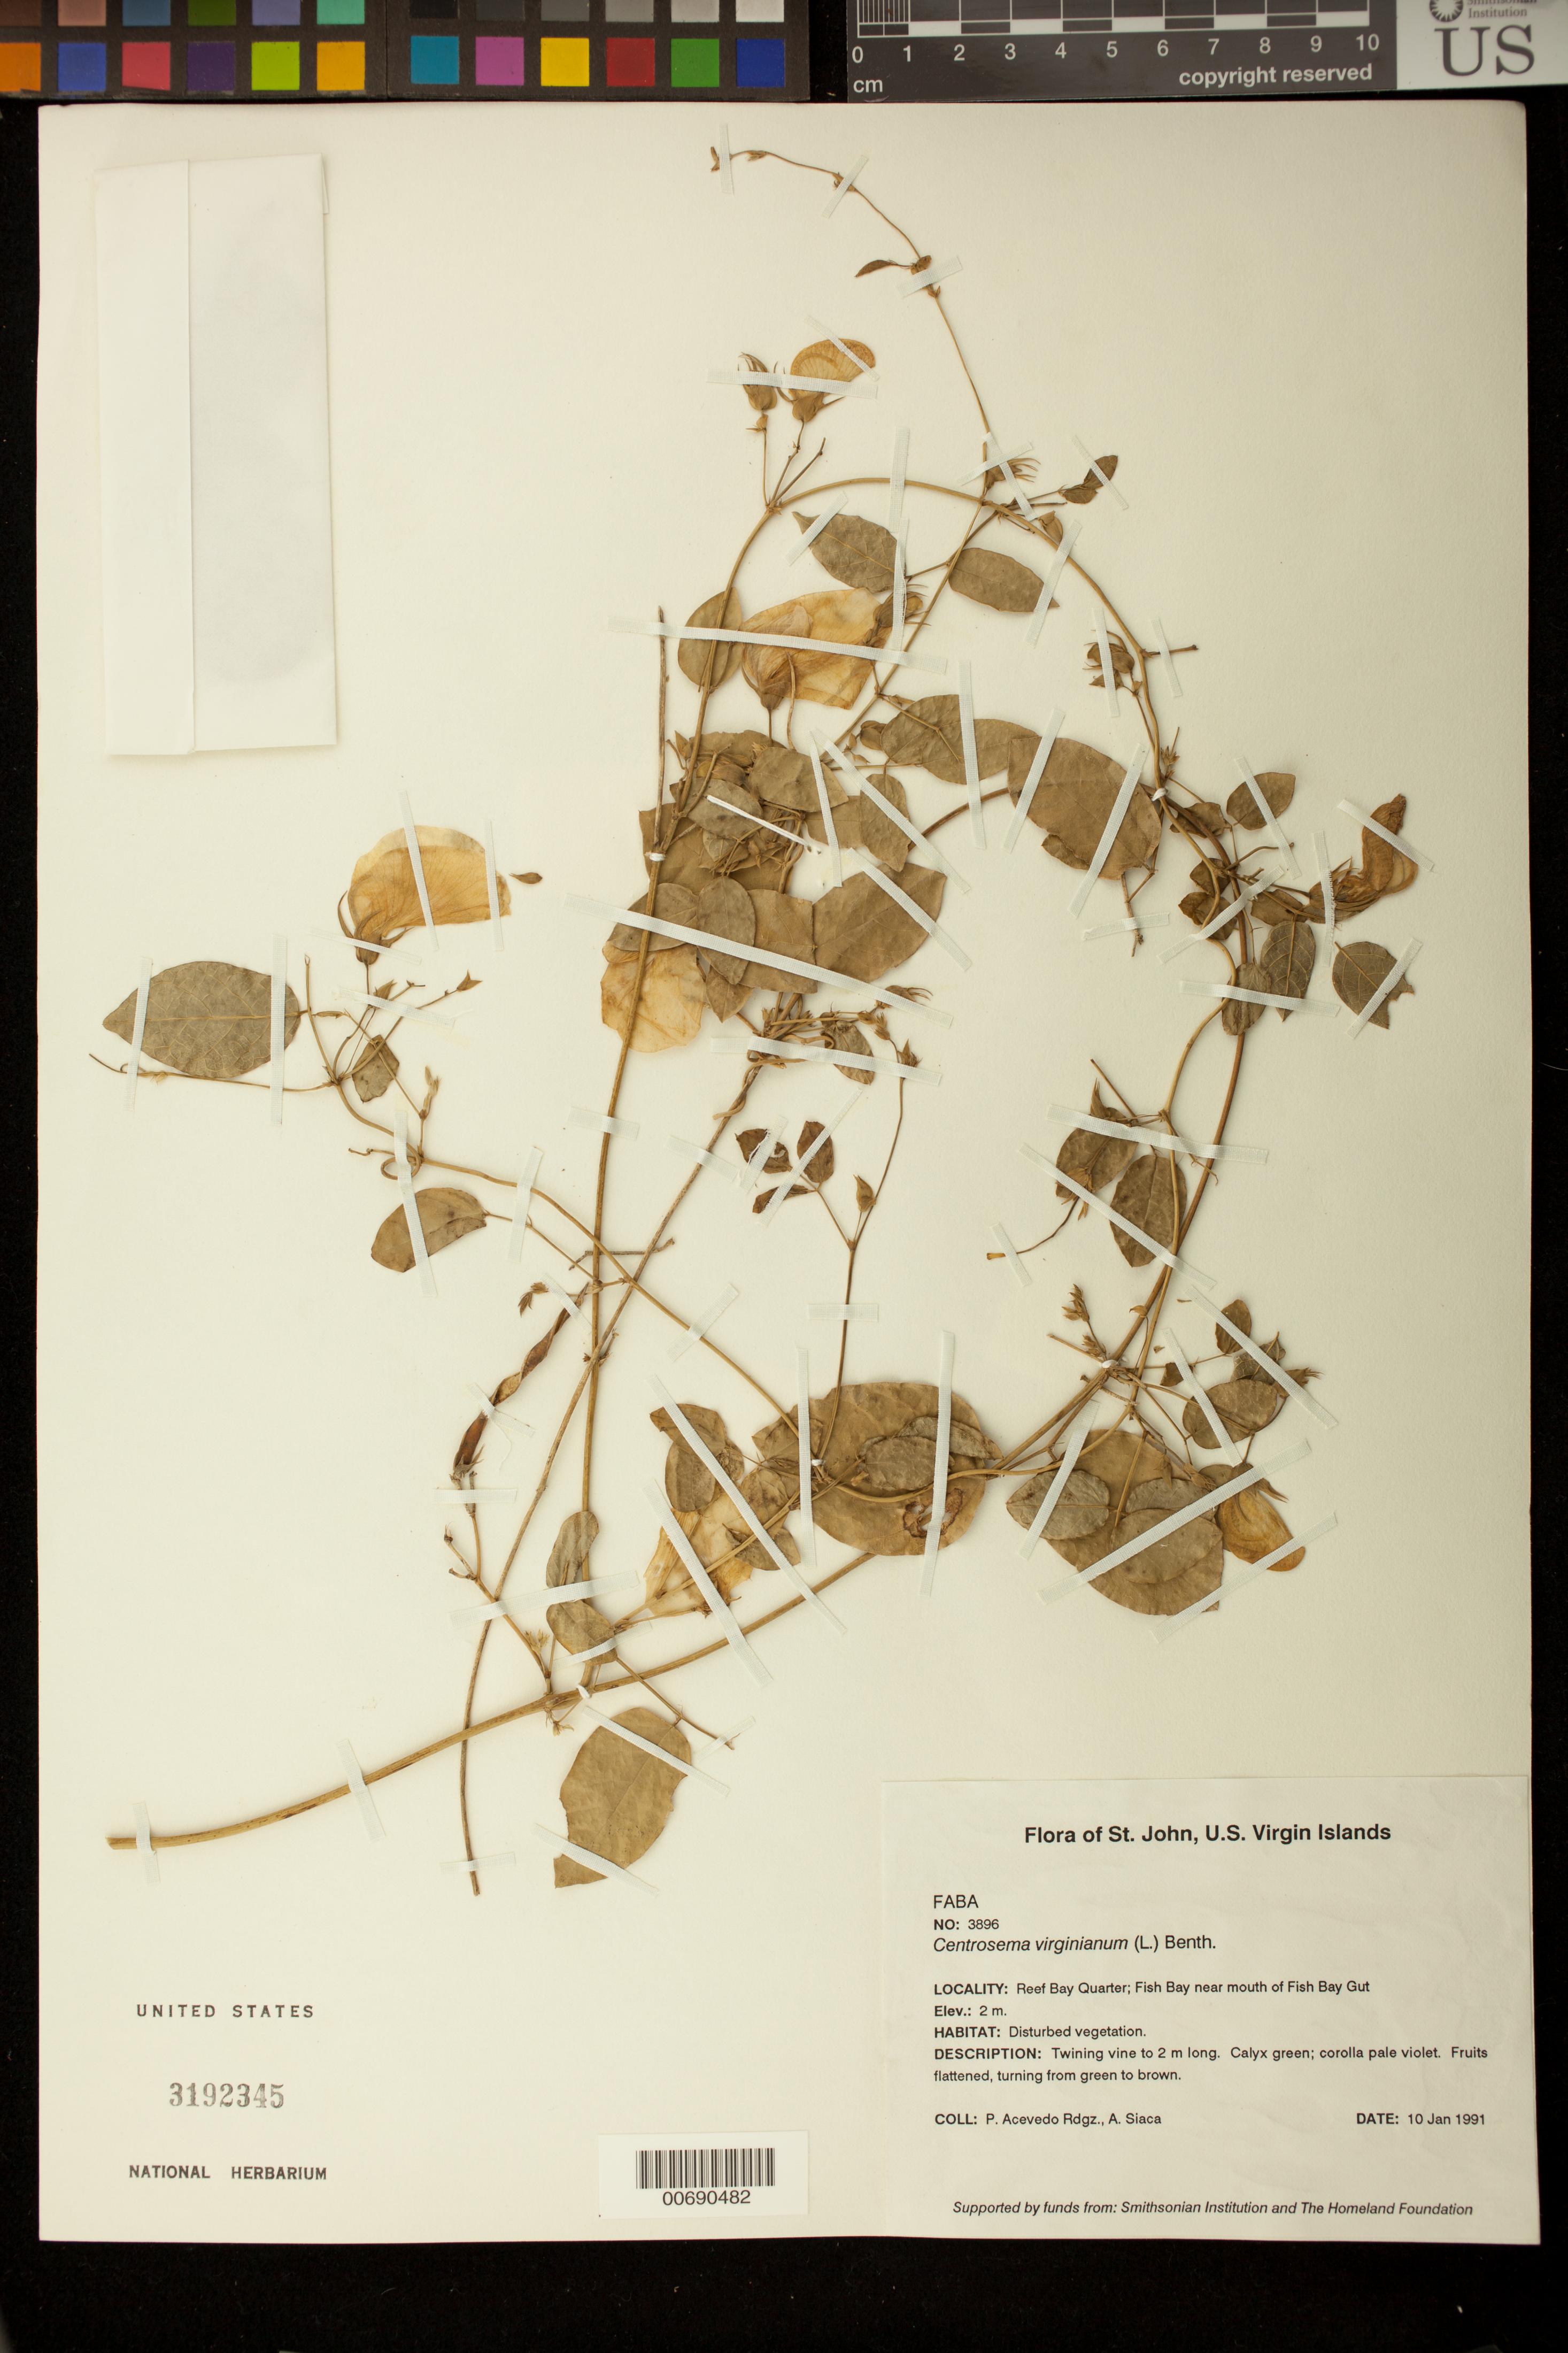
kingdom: Plantae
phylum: Tracheophyta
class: Magnoliopsida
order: Fabales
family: Fabaceae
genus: Centrosema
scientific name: Centrosema virginianum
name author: (L.) Benth.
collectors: P. Acevedo-Rodr. & A. Siaca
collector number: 3896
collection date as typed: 10 Jan 1991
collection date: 1991-01-10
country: U.S. Virgin Islands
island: St. John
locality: Reef Bay Quarter; Fish Bay near mouth of Fish Bay Gut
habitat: Disturbed vegetation.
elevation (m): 2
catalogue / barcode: US 3192345